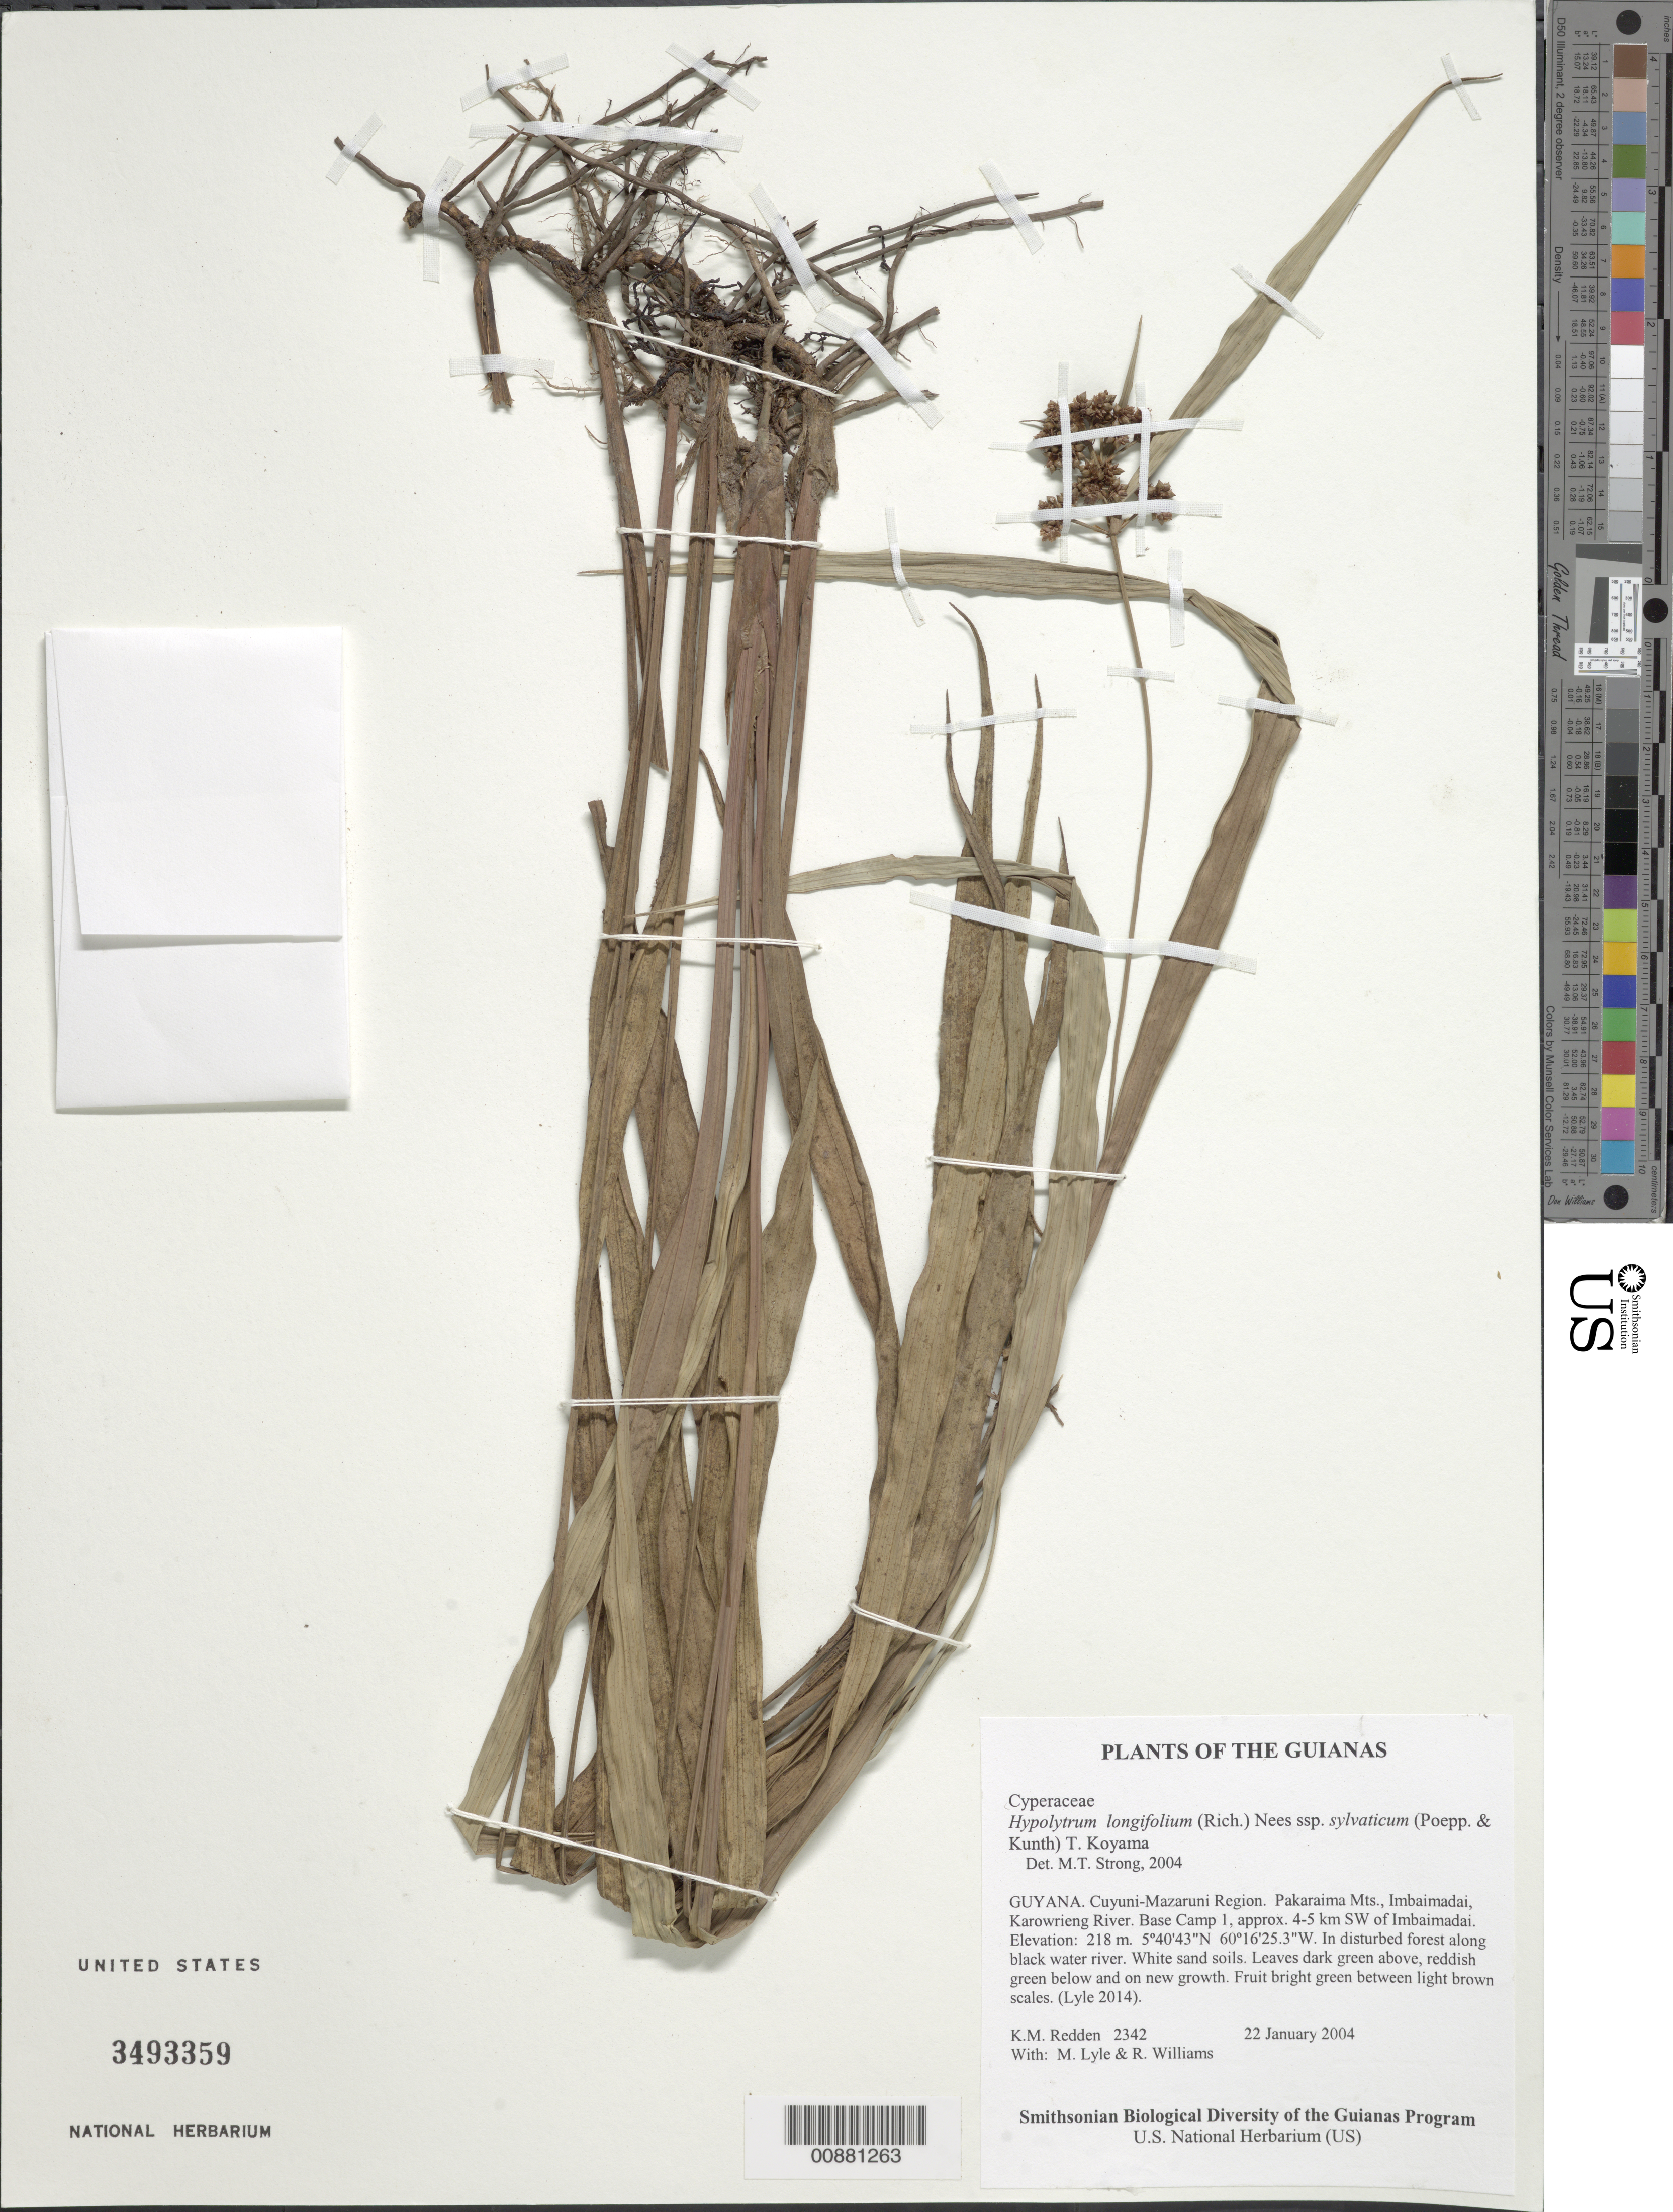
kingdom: Plantae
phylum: Tracheophyta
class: Liliopsida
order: Poales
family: Cyperaceae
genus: Hypolytrum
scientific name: Hypolytrum longifolium subsp. sylvaticum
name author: (Poepp. ex Kunth) T. Koyama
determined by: Strong, M. T., (US), Smithsonian Institution - National Museum of Natural History (UNITED STATES)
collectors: K. M. Redden, M. Lyle & R. Williams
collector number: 2342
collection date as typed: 22 January 2004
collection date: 2004-01-22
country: Guyana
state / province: Cuyuni-Mazaruni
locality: Pakaraima Mts., Imbaimadai, Karowrieng River. Base Camp 1, approx. 4-5 km SW of Imbaimadai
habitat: In disturbed forest along black water river. White sand soils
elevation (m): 218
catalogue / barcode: US 3493359